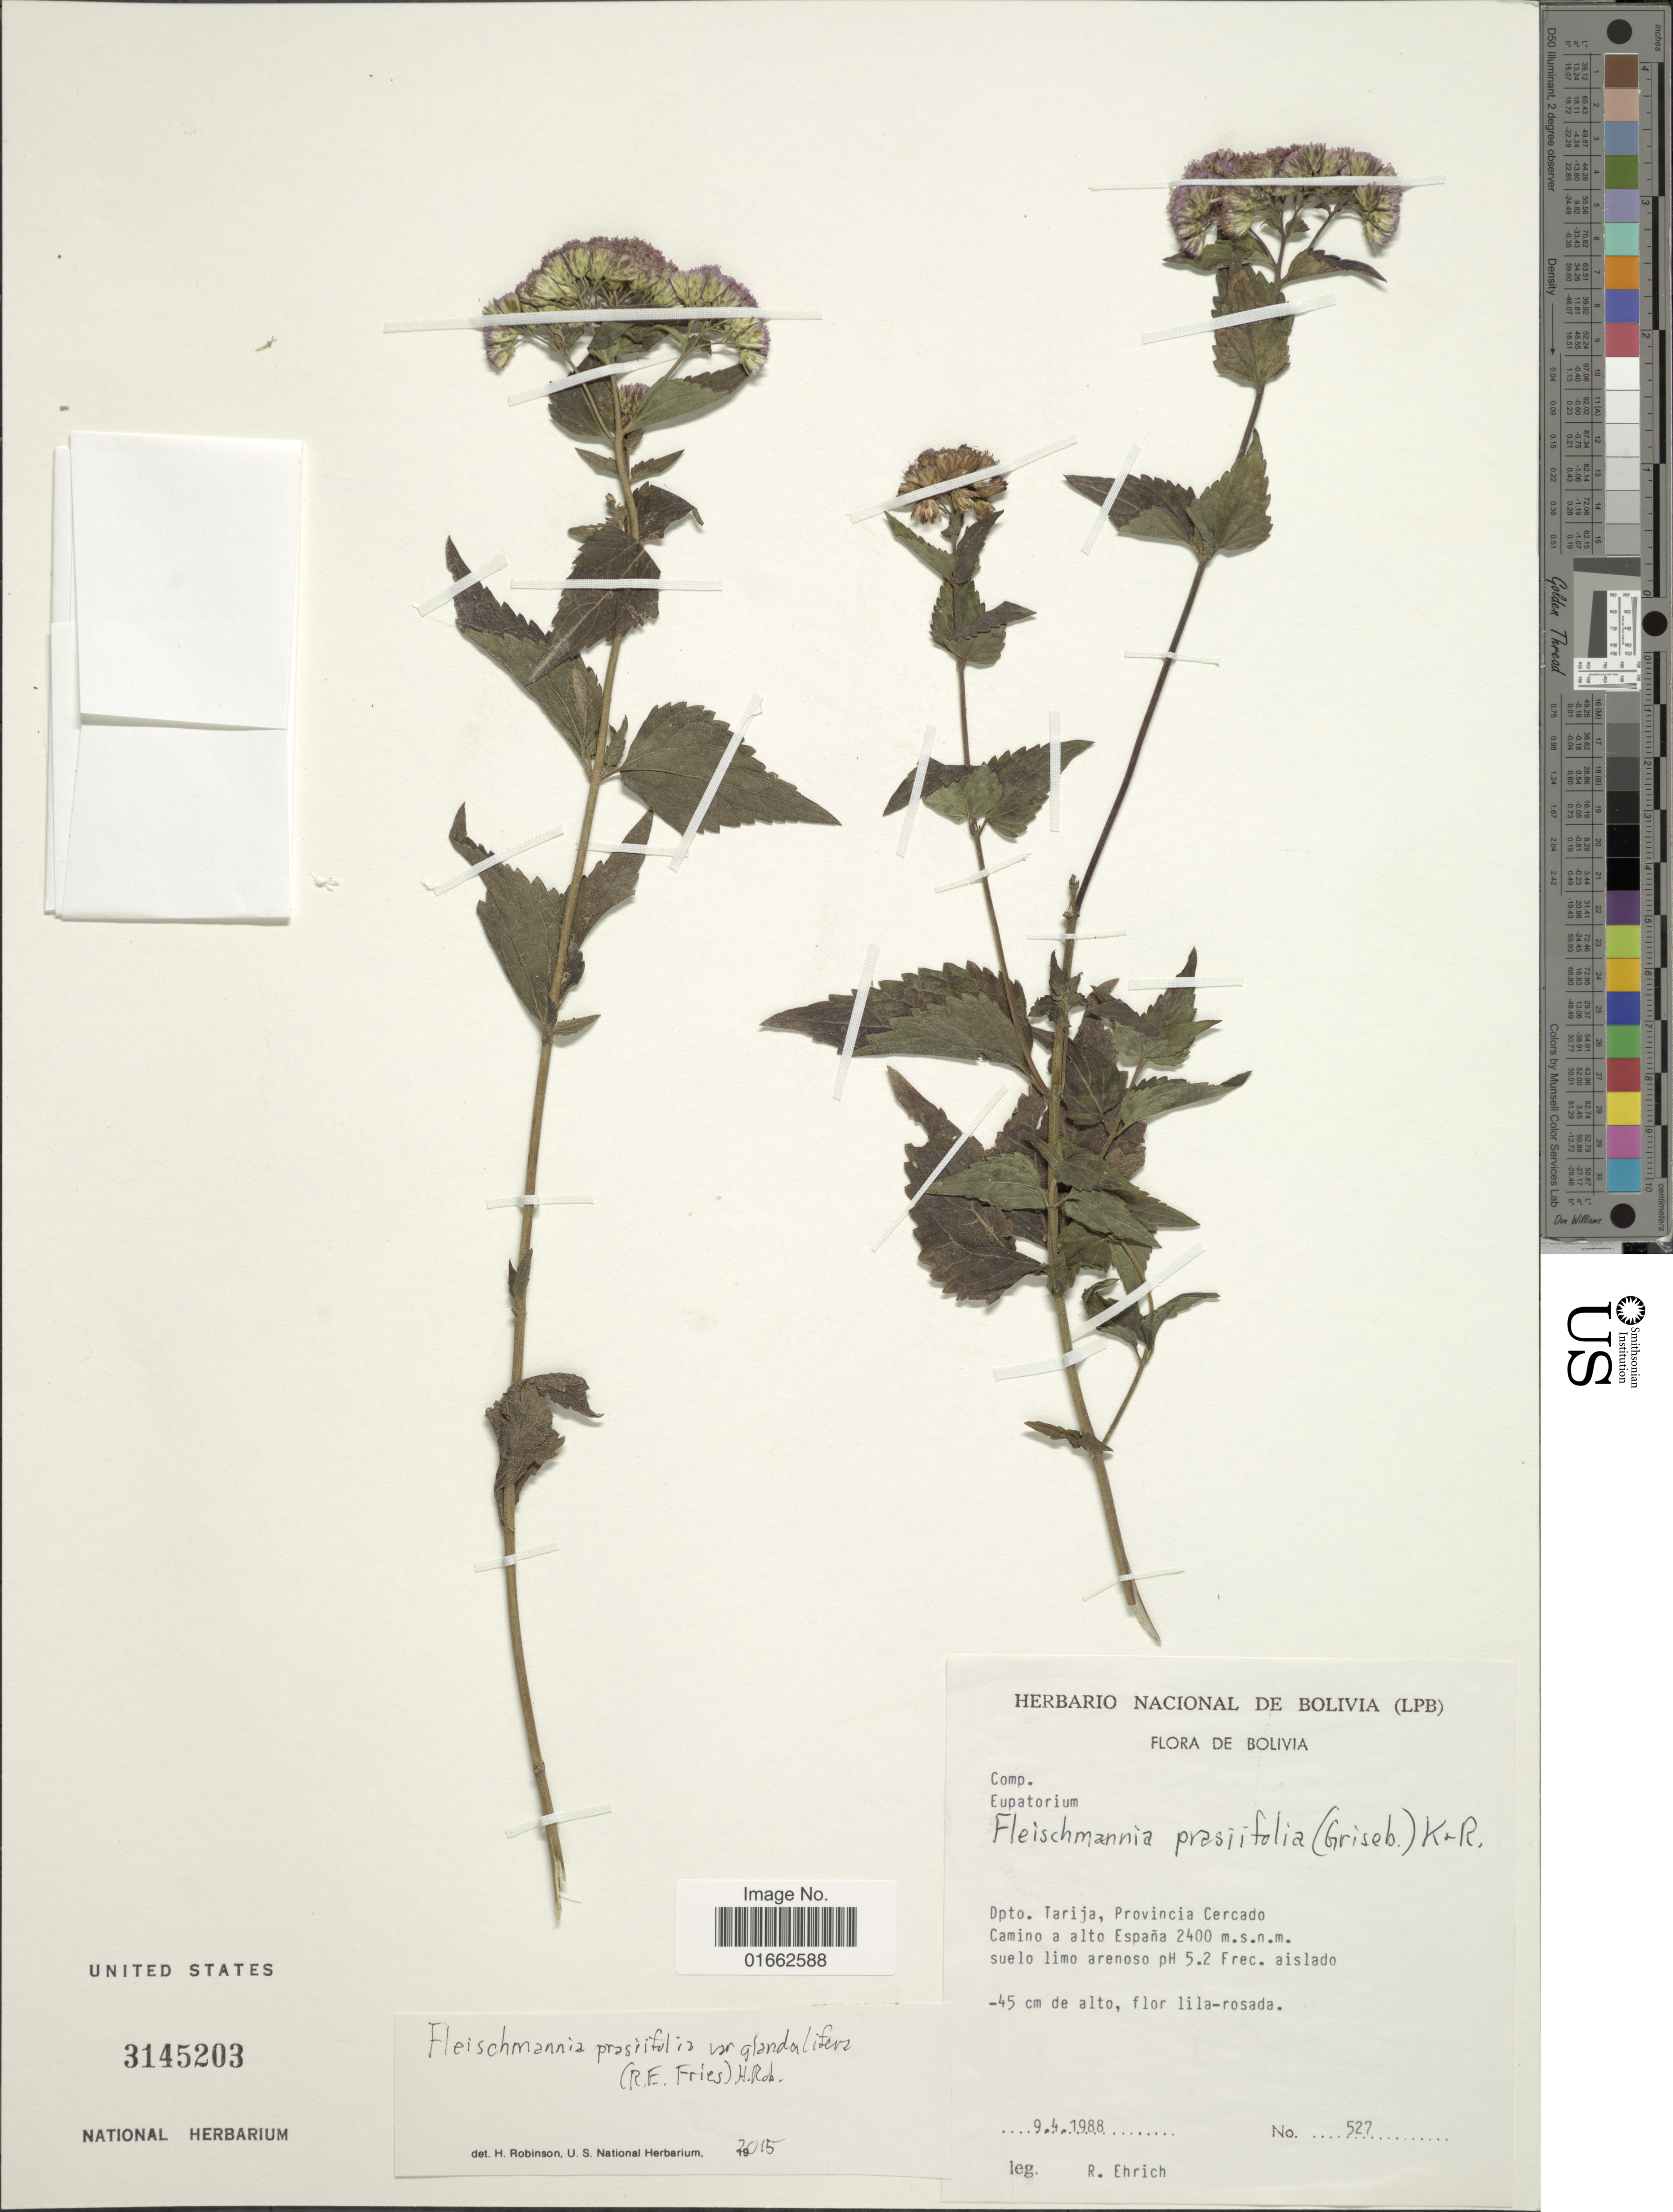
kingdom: Plantae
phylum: Tracheophyta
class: Magnoliopsida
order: Asterales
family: Asteraceae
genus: Fleischmannia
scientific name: Fleischmannia prasiifolia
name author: (Griseb.) R.M. King & H. Rob.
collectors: R. Ehrich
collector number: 527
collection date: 1988-04-09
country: Bolivia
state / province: Tarija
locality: Provincia Cercado, Camino a alto España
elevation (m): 2400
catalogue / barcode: US 3145203